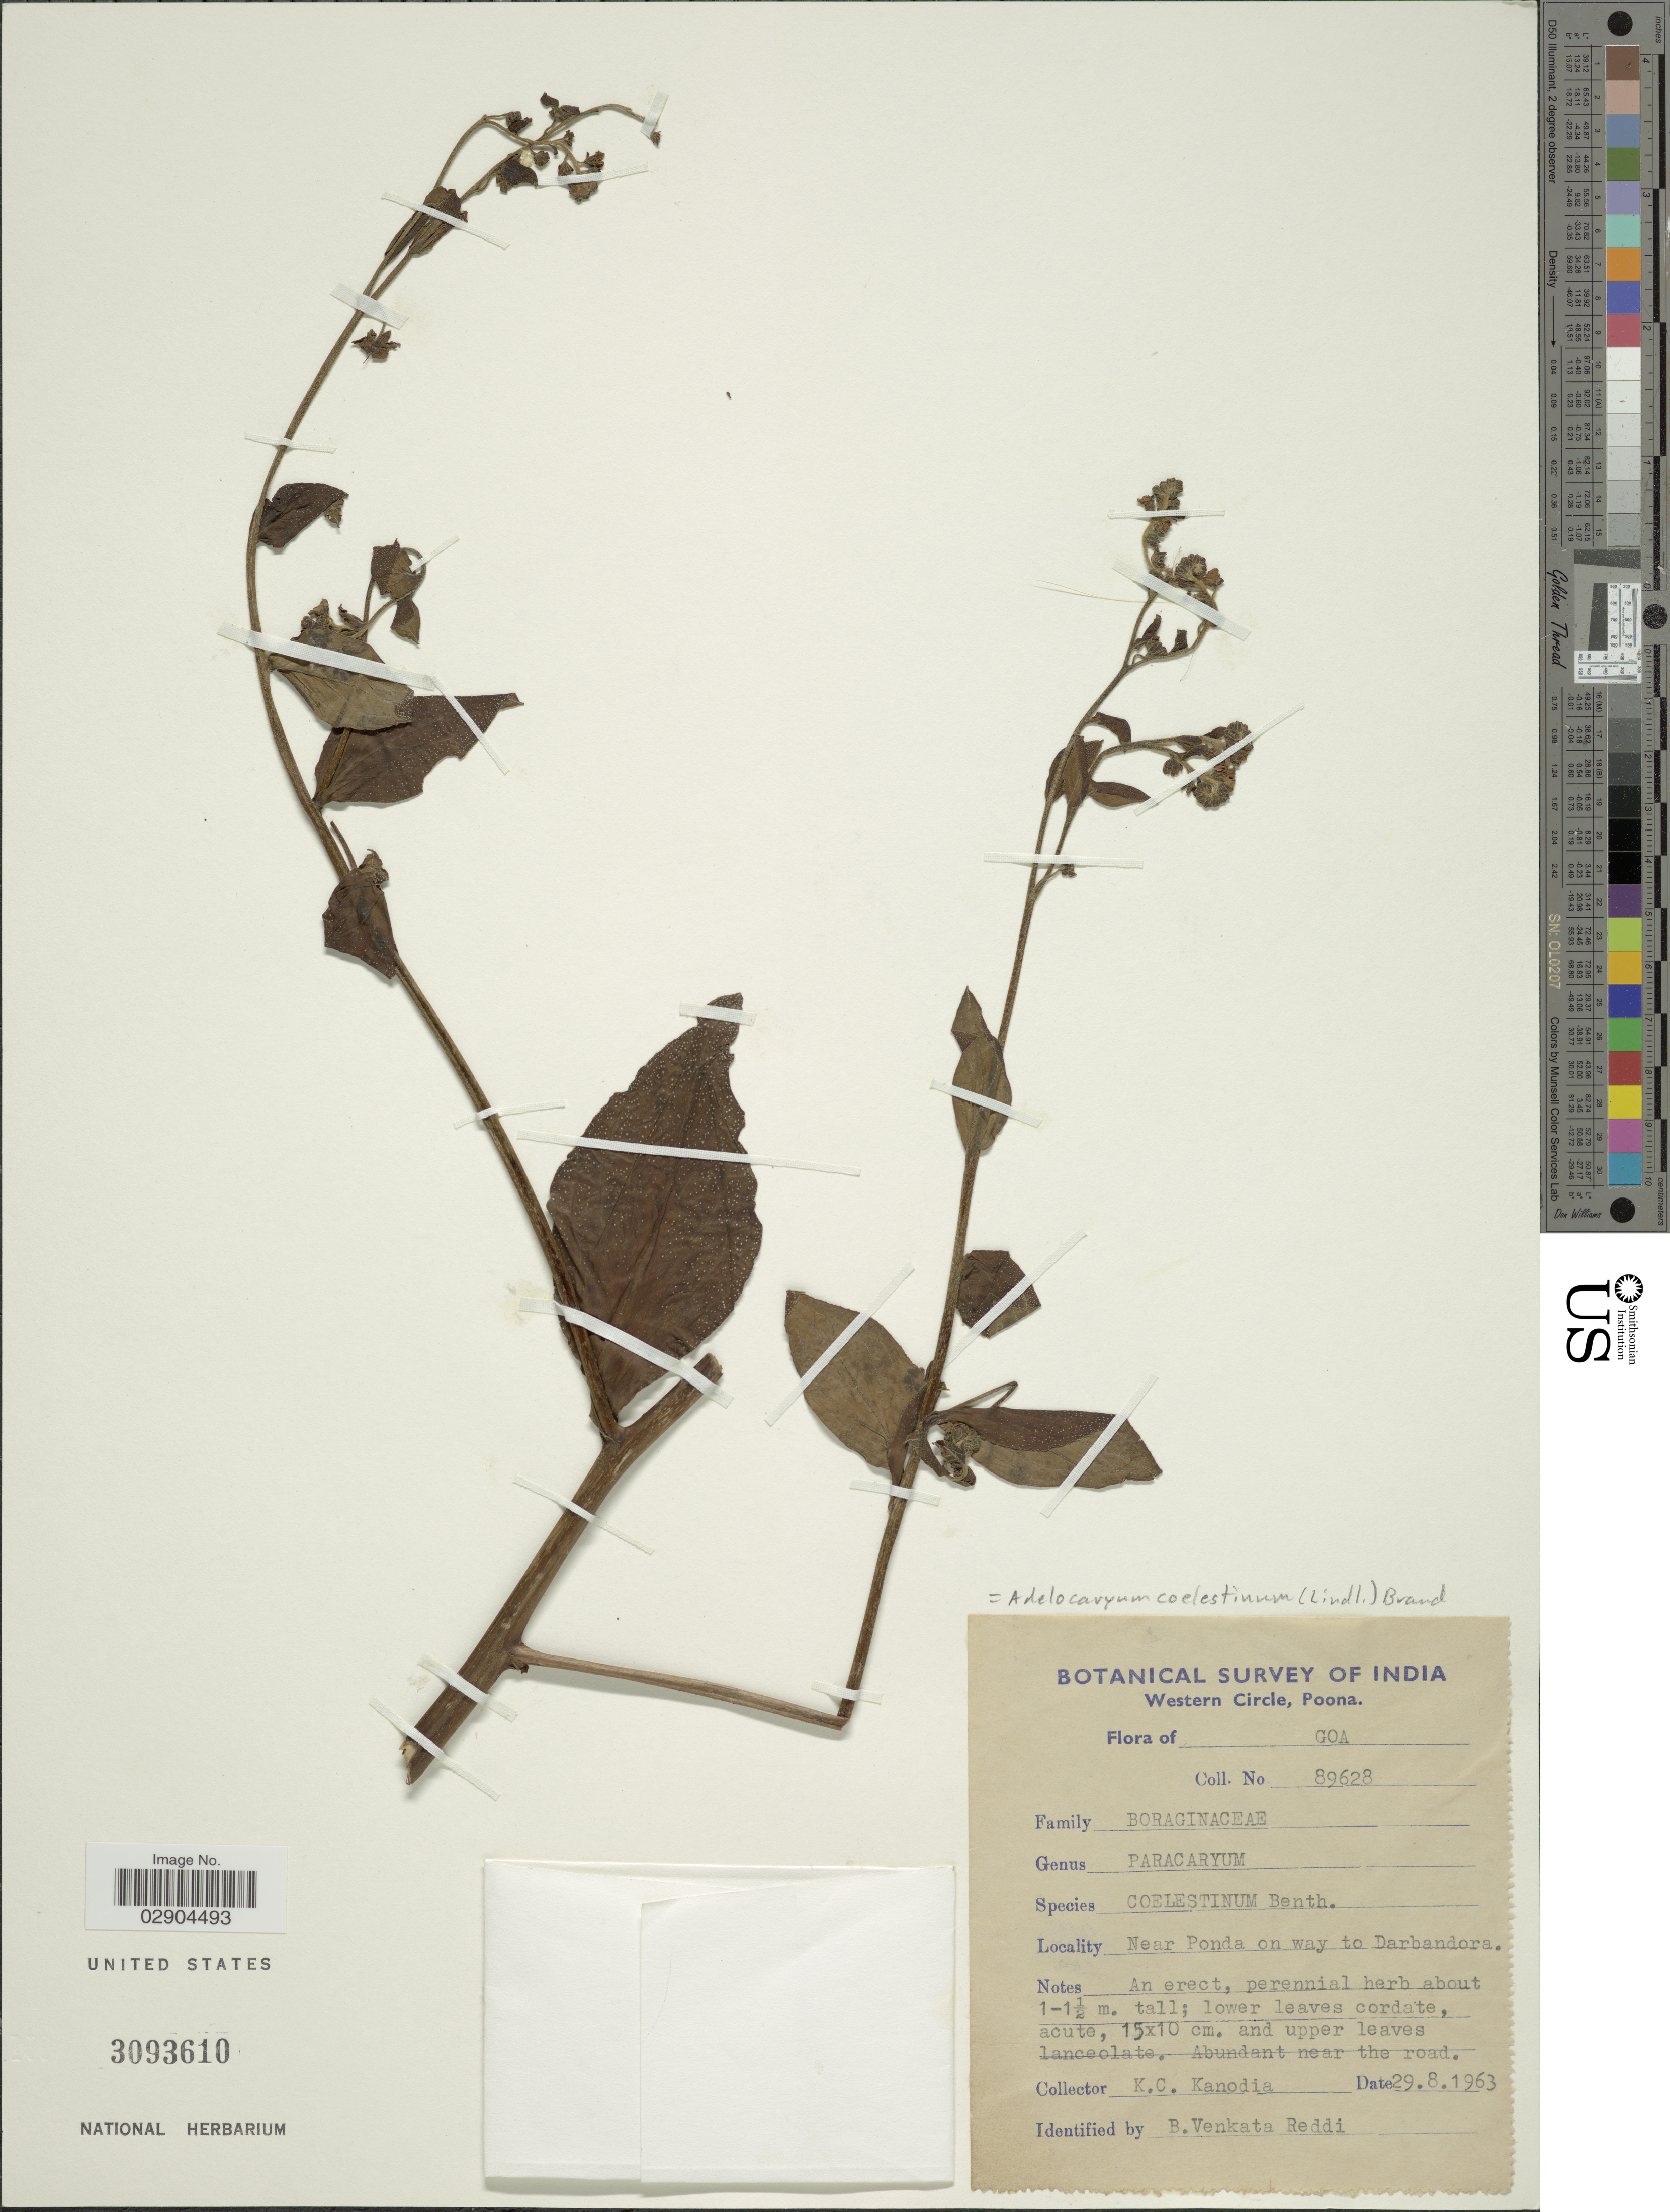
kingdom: Plantae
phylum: Tracheophyta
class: Magnoliopsida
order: Boraginales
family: Boraginaceae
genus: Adelocaryum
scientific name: Adelocaryum coelestinum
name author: (Lindl.) Brand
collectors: K. Kanodia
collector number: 89628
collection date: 1963-08-29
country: India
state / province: Goa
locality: Near Ponda on way to Darbandora.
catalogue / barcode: US 3093610